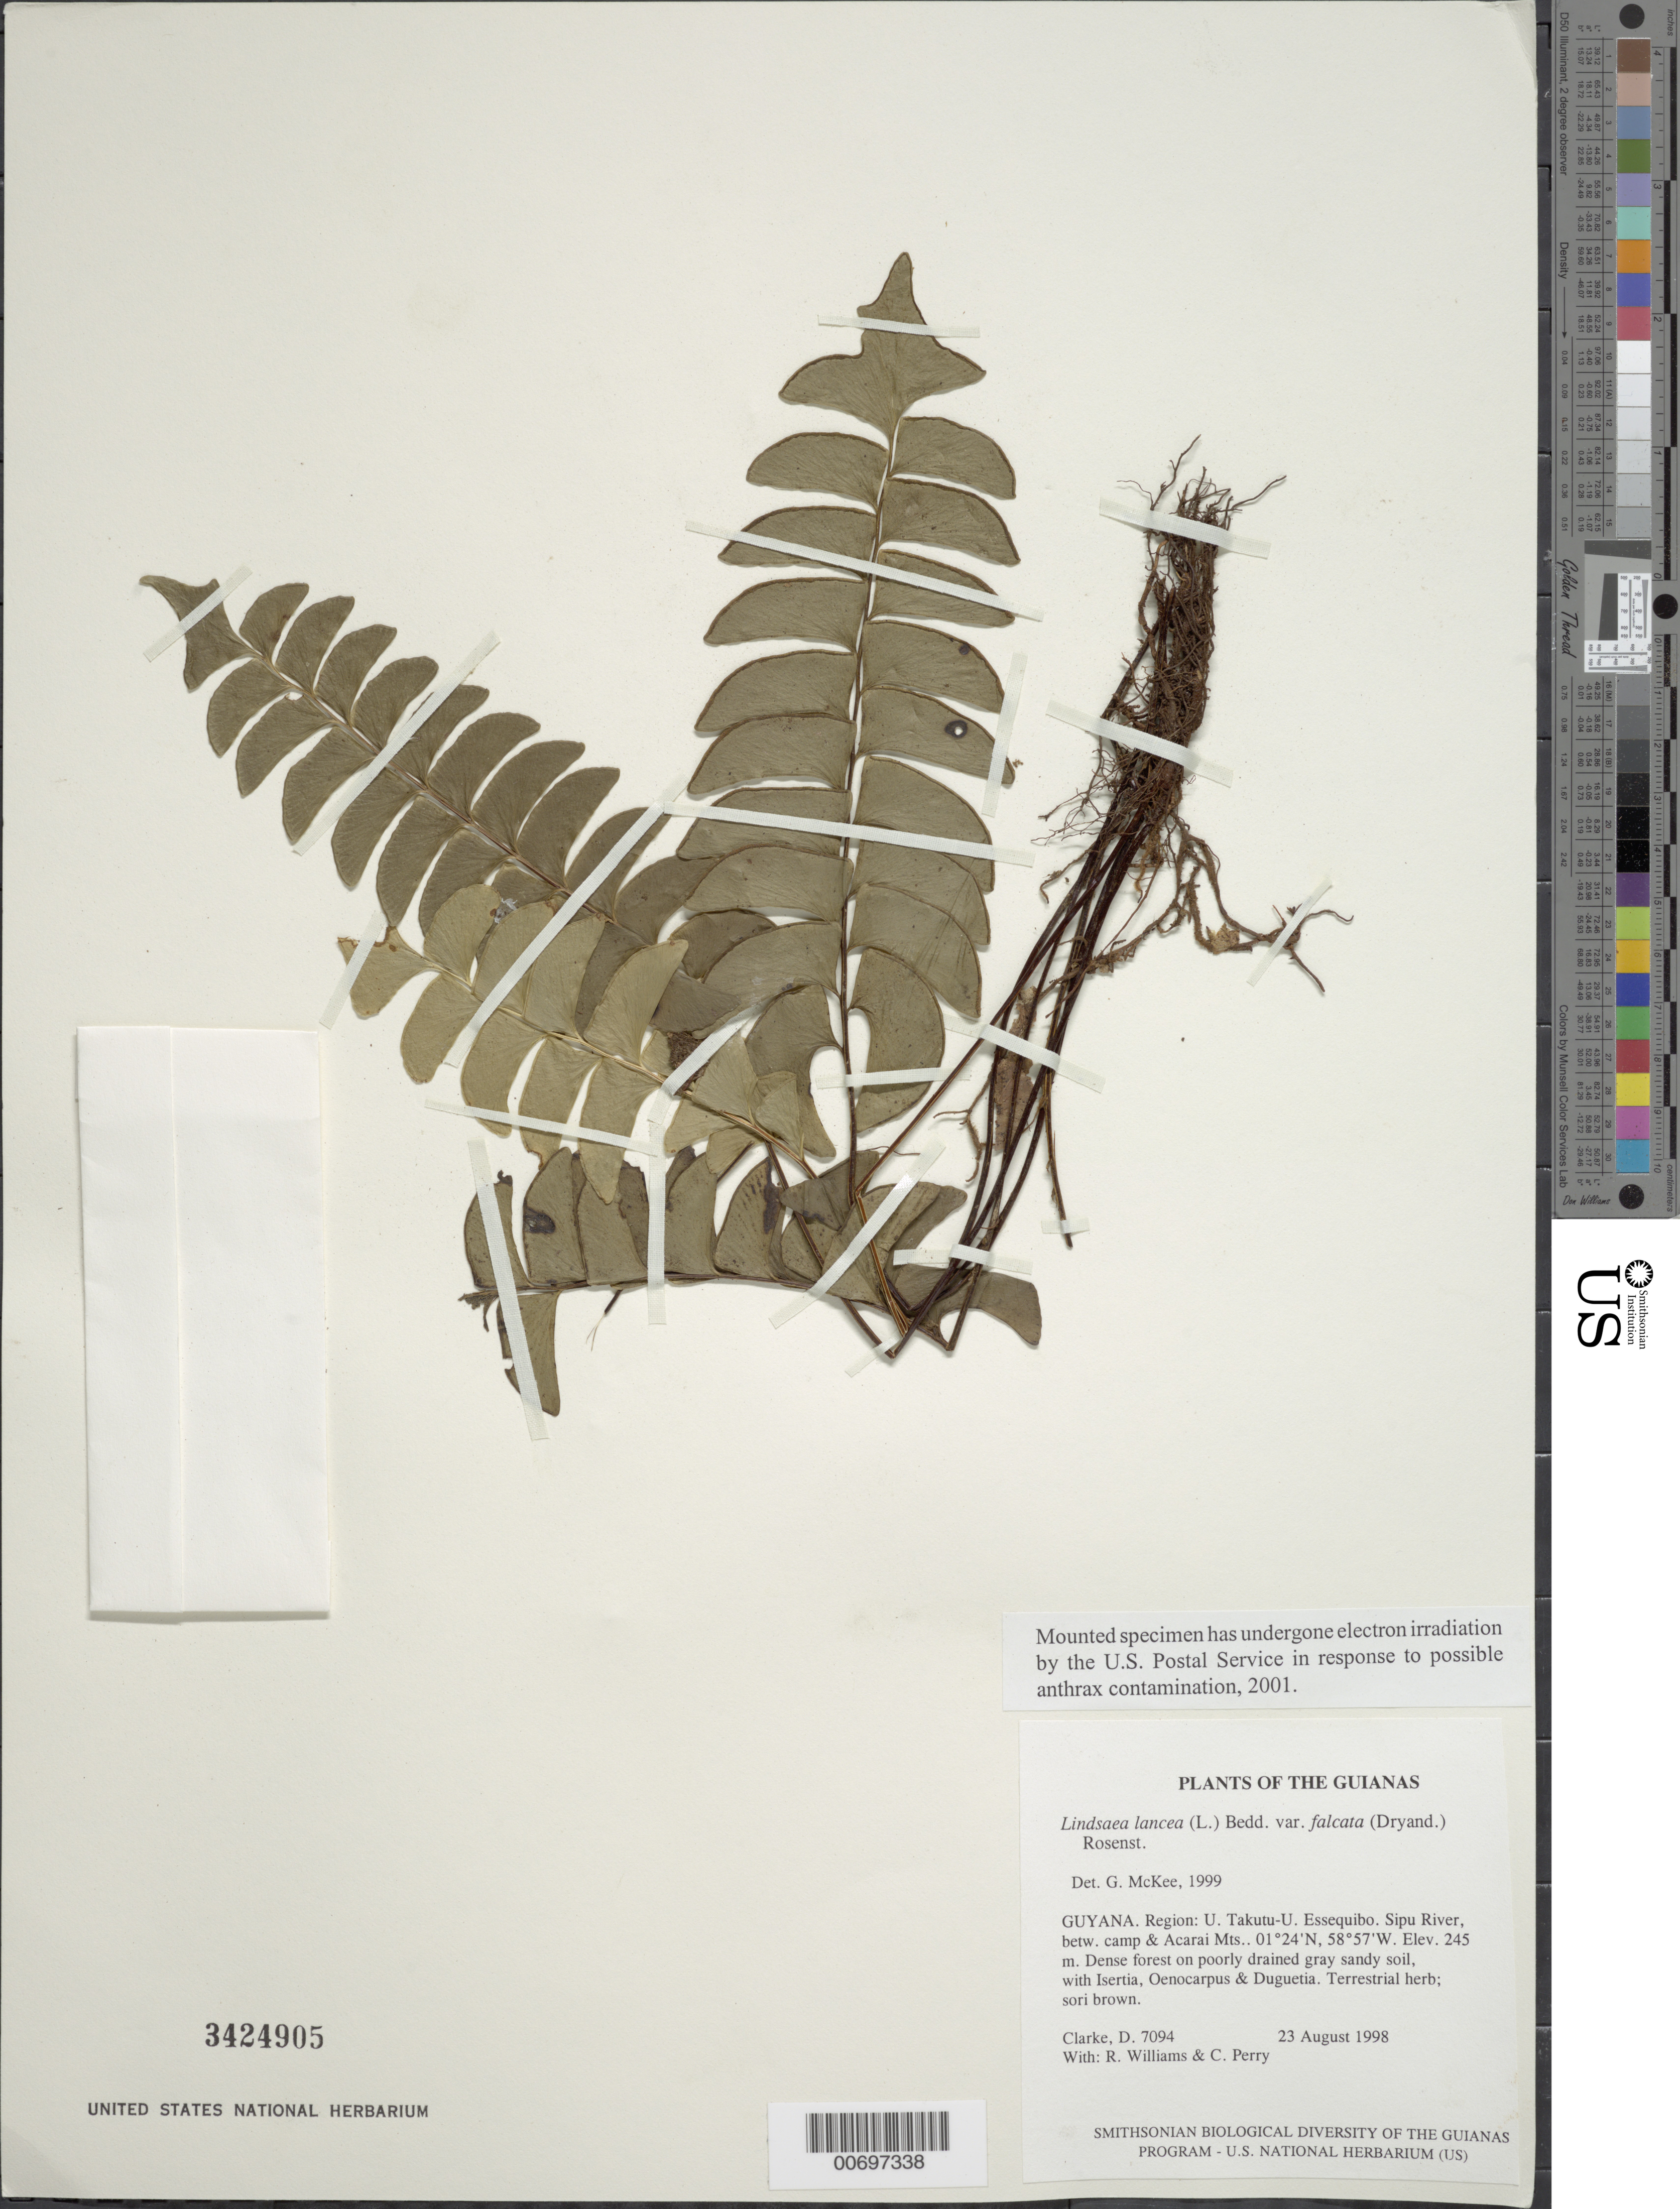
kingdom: Plantae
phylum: Tracheophyta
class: Polypodiopsida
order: Polypodiales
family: Lindsaeaceae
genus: Lindsaea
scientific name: Lindsaea lancea var. falcata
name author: (Dryand.) Rosenst.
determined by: McKee, G. S., (US), NMNH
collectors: H. D. Clarke, R. Williams & C. Perry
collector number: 7094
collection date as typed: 23 August 1998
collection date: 1998-08-23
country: Guyana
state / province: U. Takutu-U. Essequibo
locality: Sipu River, betw. camp & Acarai Mts.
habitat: Dense forest on poorly drained gray sandy soil, with Isertia, Oenocarpus & Duguetia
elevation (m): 245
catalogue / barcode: US 3424905